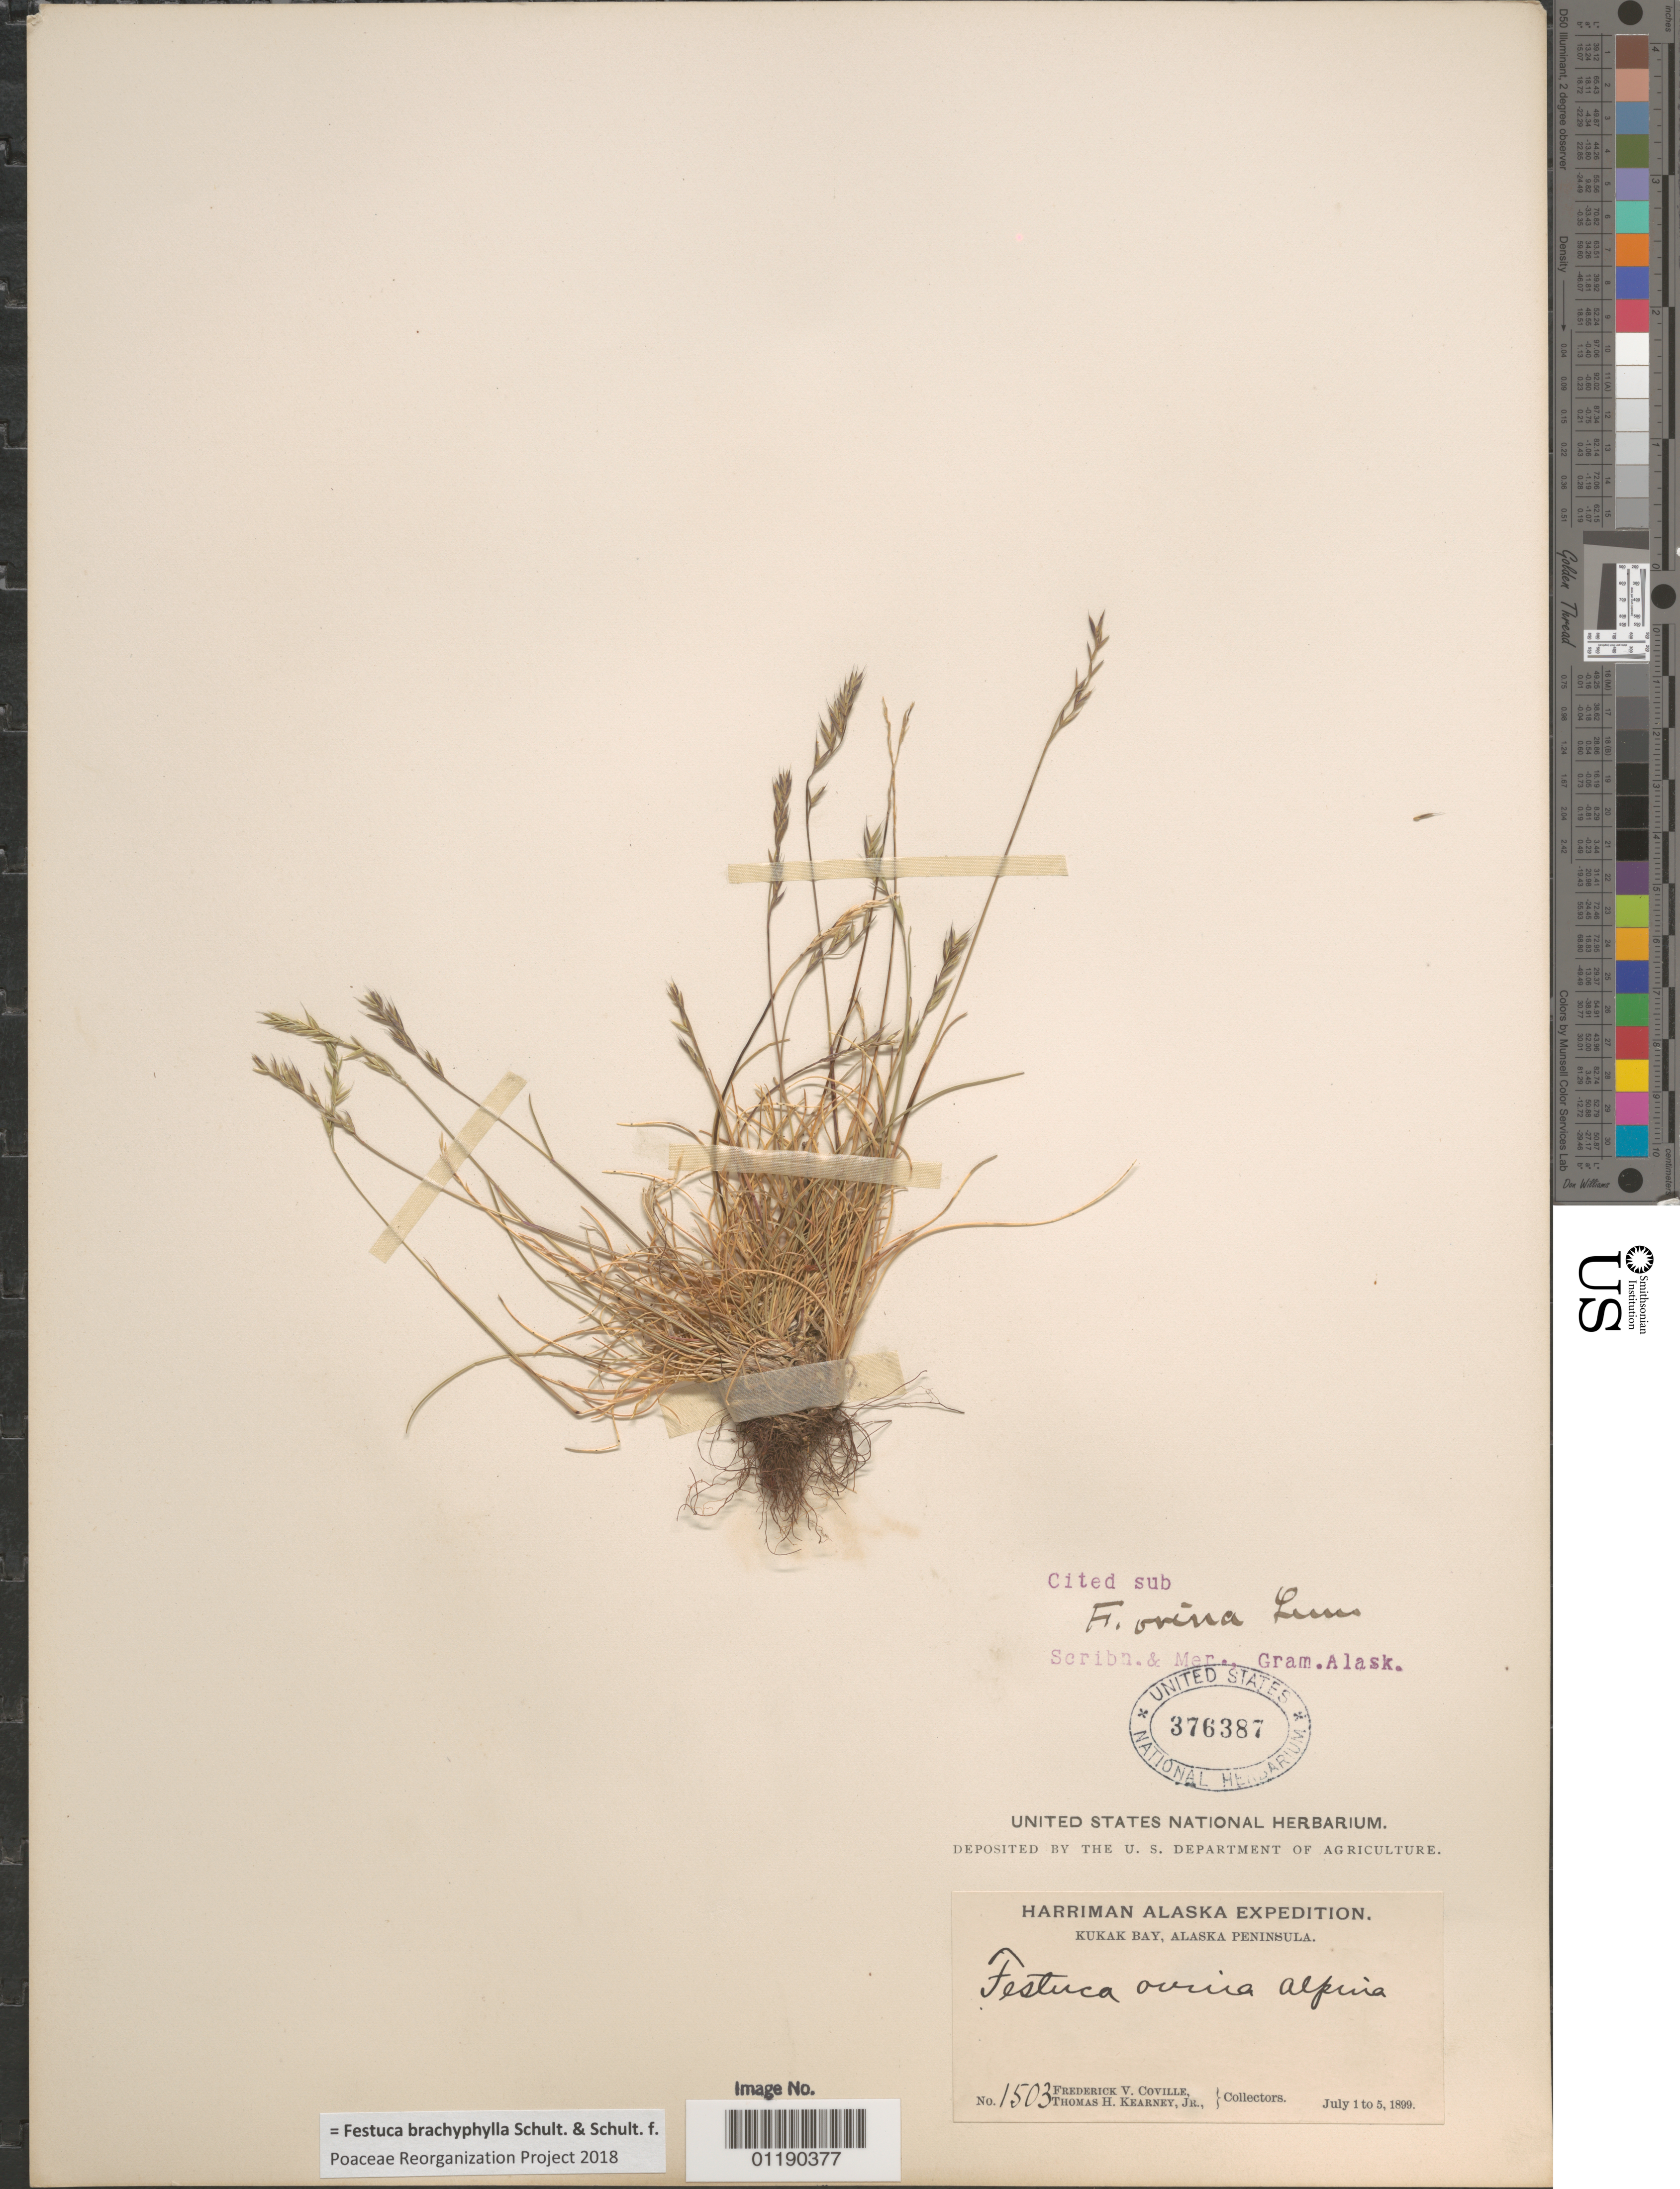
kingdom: Plantae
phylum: Tracheophyta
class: Liliopsida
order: Poales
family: Poaceae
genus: Festuca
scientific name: Festuca brachyphylla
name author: Schult. & Schult. f.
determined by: Poaceae Reorganization Project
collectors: F. V. Coville & T. H. Kearney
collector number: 1503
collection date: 1899-07-01/1899-07-05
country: United States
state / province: Alaska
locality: Kukak Bay, Alaska Peninsula.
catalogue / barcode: US 376387